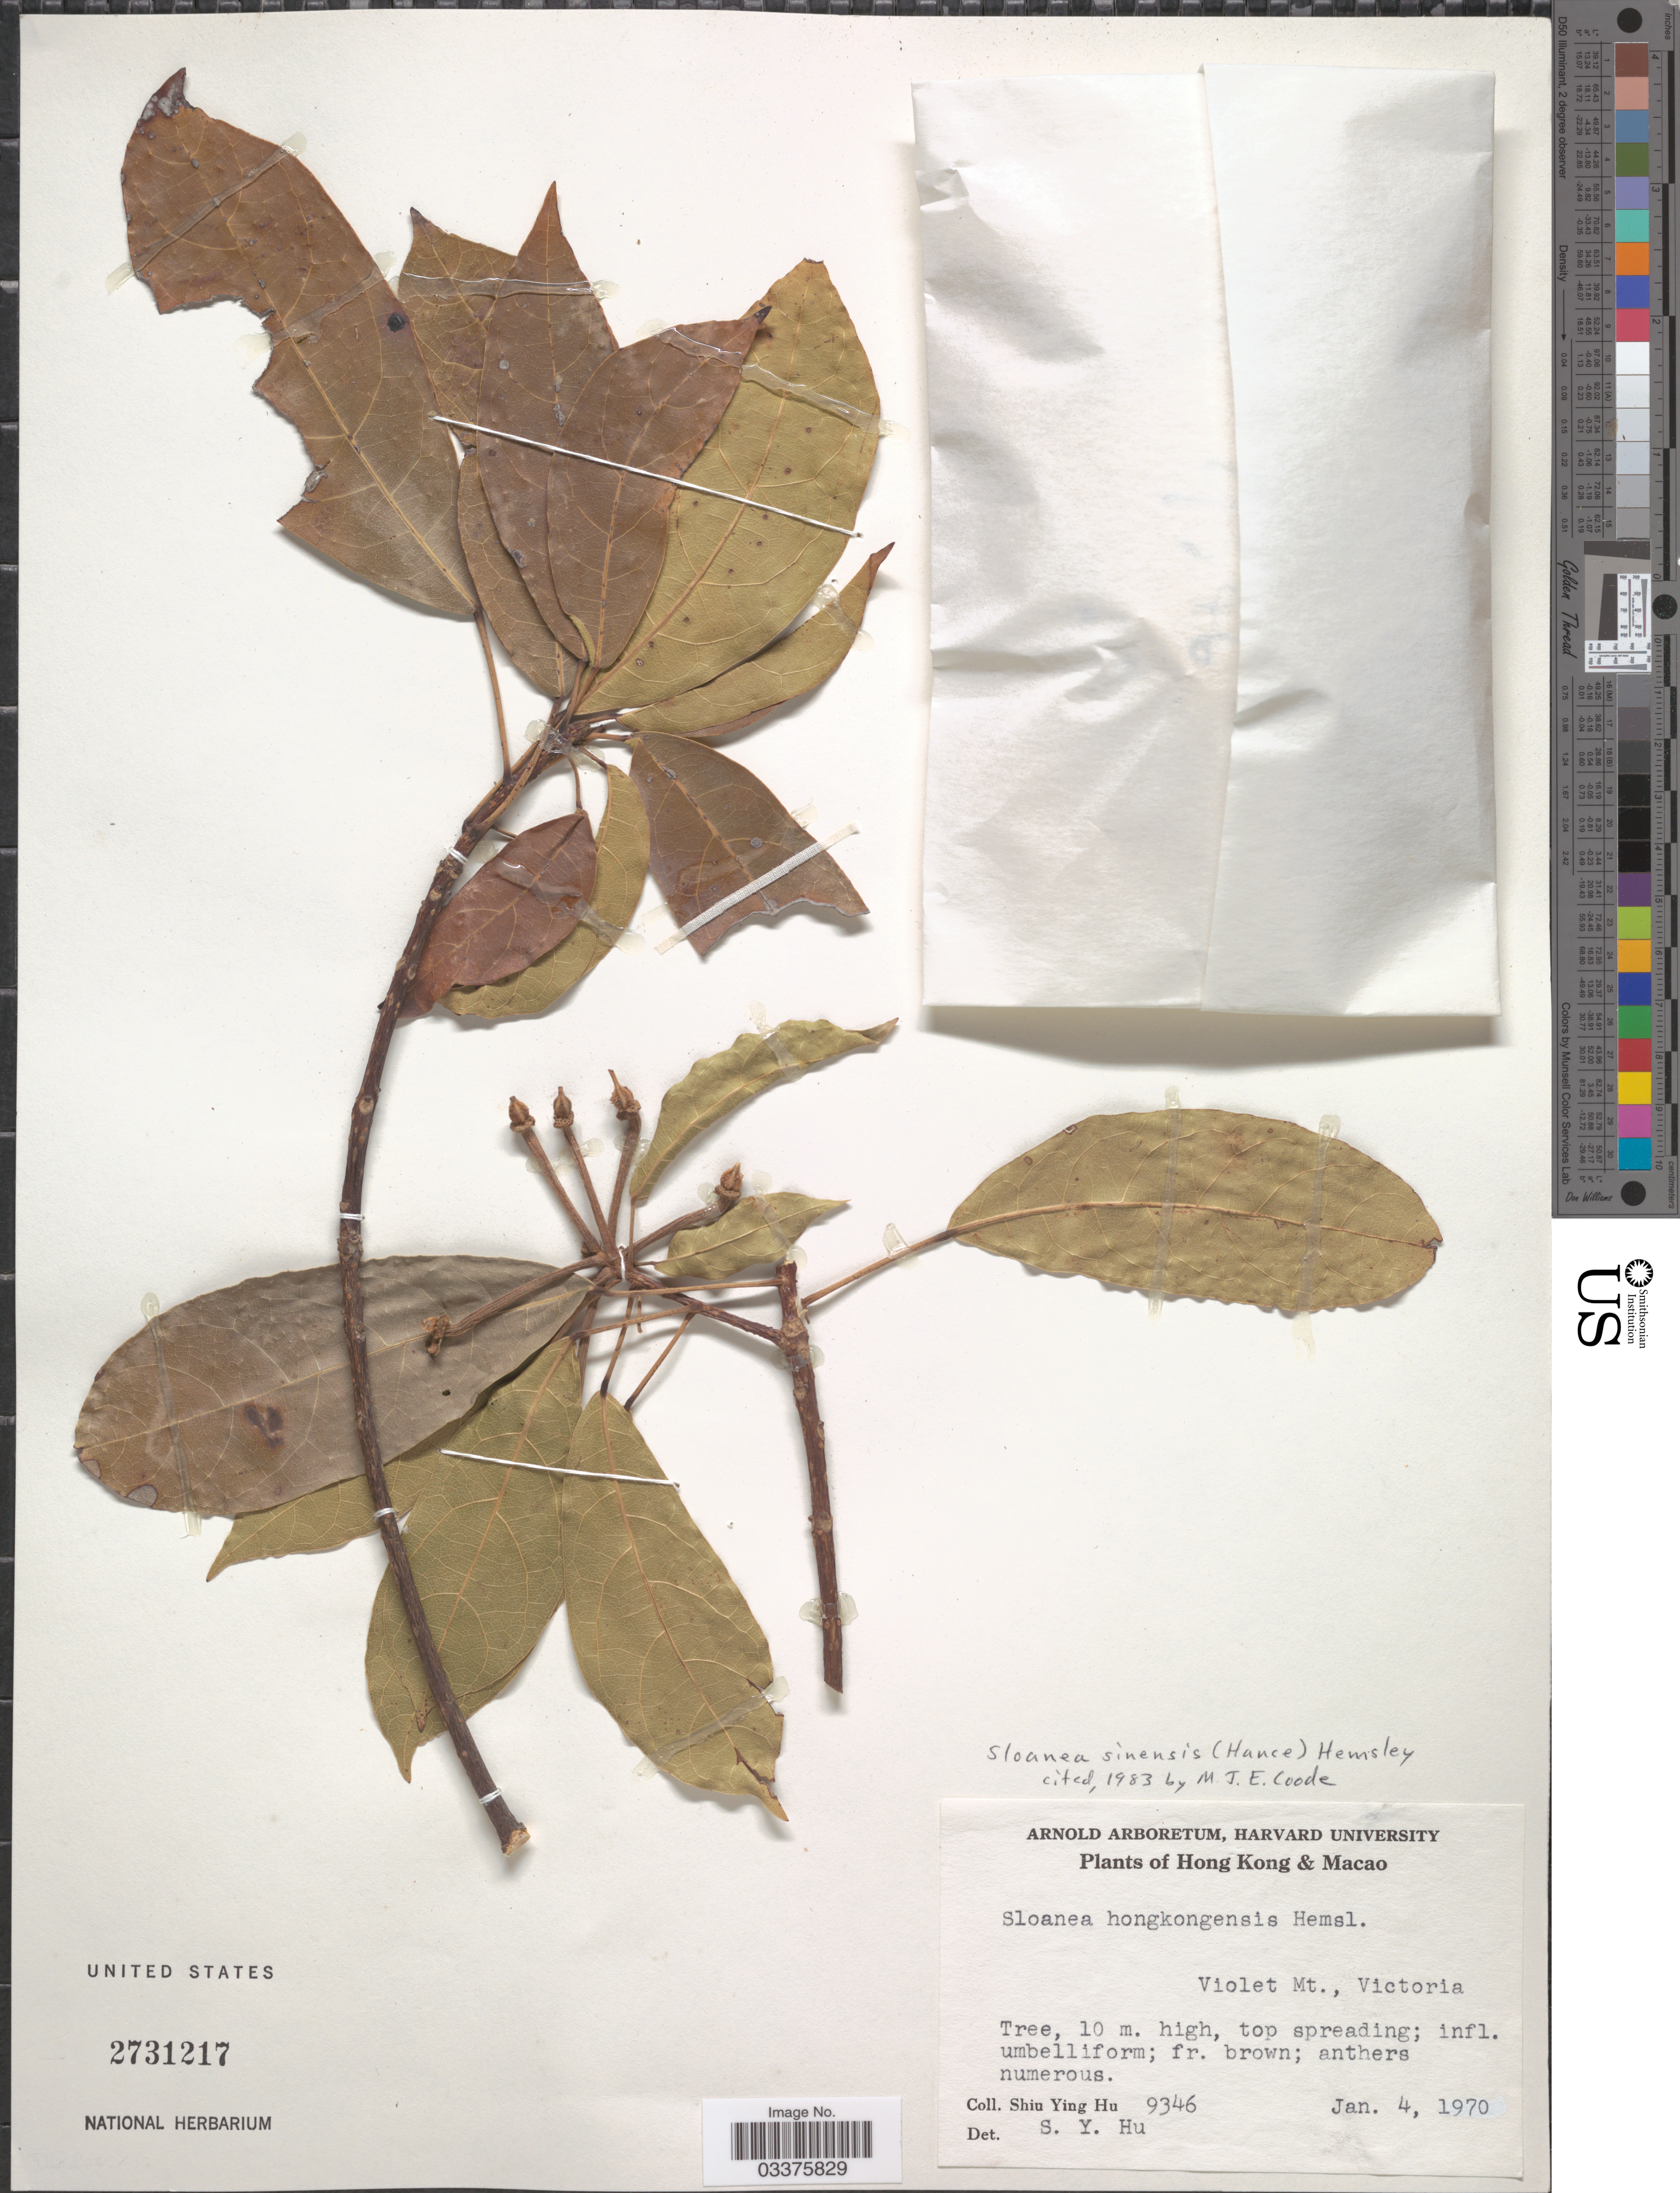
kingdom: Plantae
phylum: Tracheophyta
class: Magnoliopsida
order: Oxalidales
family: Elaeocarpaceae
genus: Sloanea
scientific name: Sloanea sinensis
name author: (Hance) Hu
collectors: S. Y. Hu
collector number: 9346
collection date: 1970-01-04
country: China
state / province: Hong Kong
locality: Violet Mt., Victoria.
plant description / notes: Fruit temporarily sampled for micro-CT scanning.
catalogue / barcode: US 2731217